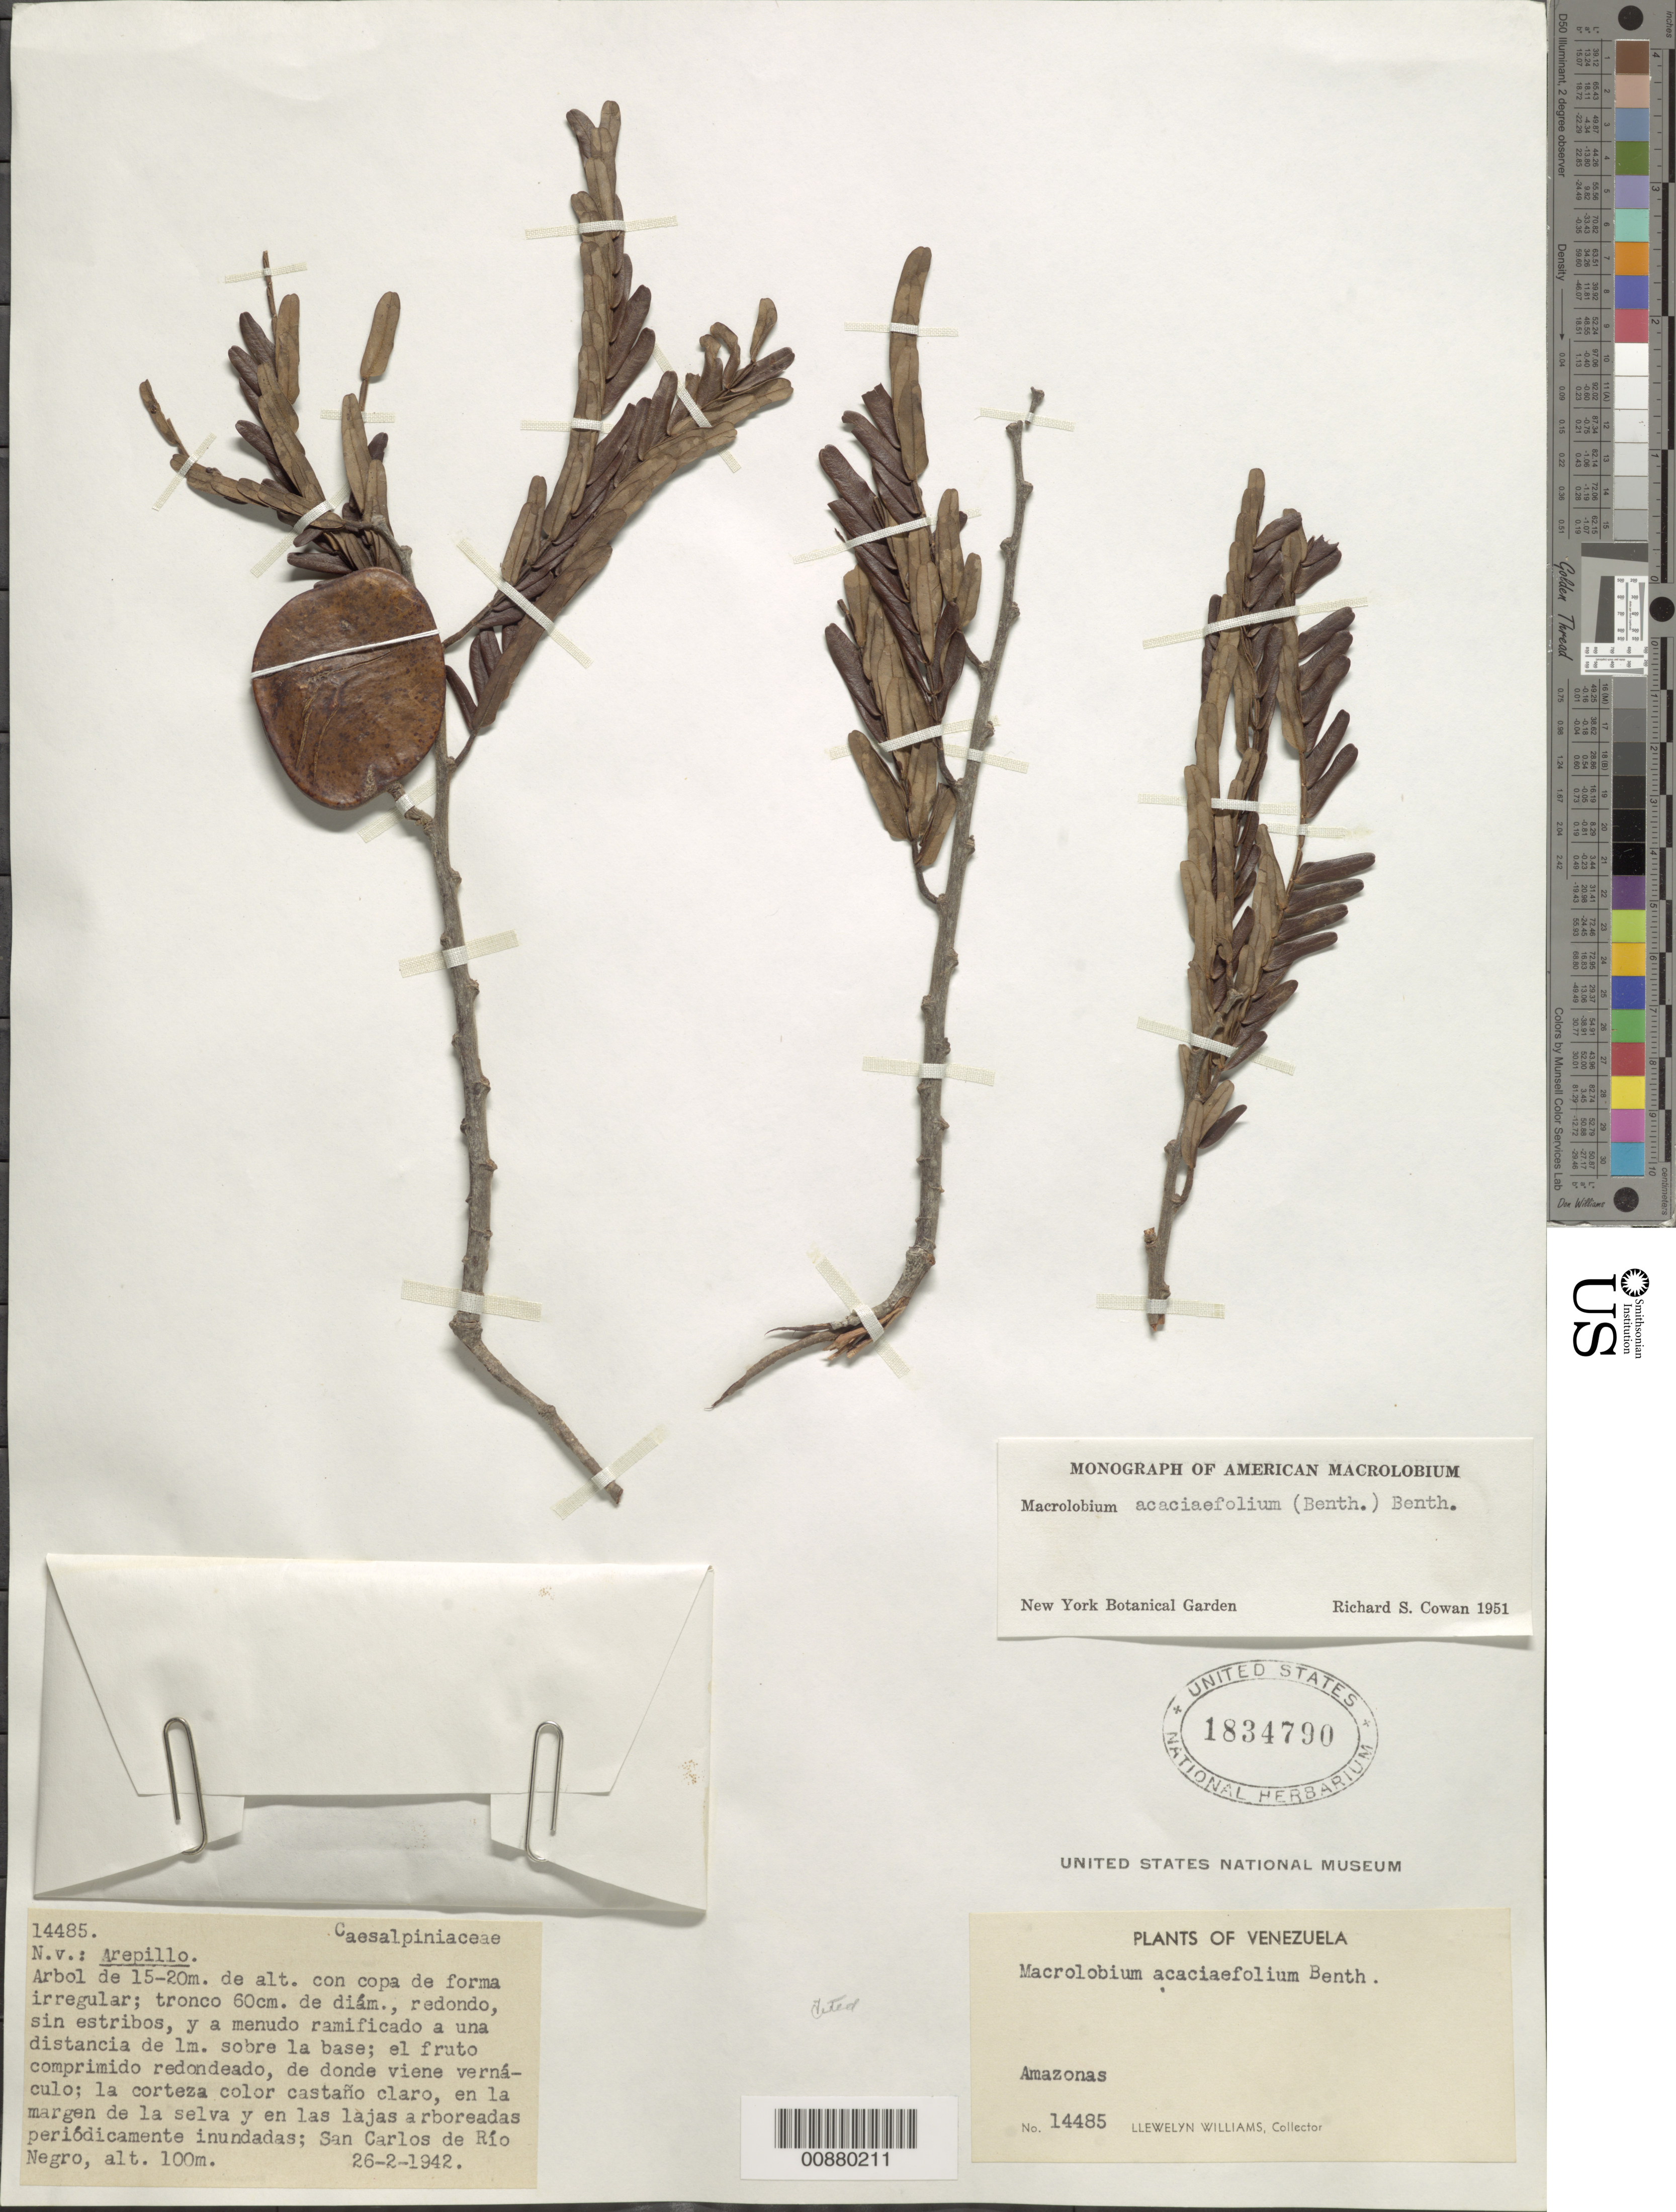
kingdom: Plantae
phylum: Tracheophyta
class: Magnoliopsida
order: Fabales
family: Fabaceae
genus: Macrolobium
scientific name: Macrolobium acaciifolium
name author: (Benth.) Benth.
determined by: Cowan, R. S.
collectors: Ll. Williams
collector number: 14485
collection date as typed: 26-Feb-42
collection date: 1942-02-26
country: Venezuela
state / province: Amazonas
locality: San Carlos de Río Negro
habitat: Margen de la selva y en las lajas arboreadas prioicamente inundadas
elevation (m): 100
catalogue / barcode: US 1834790